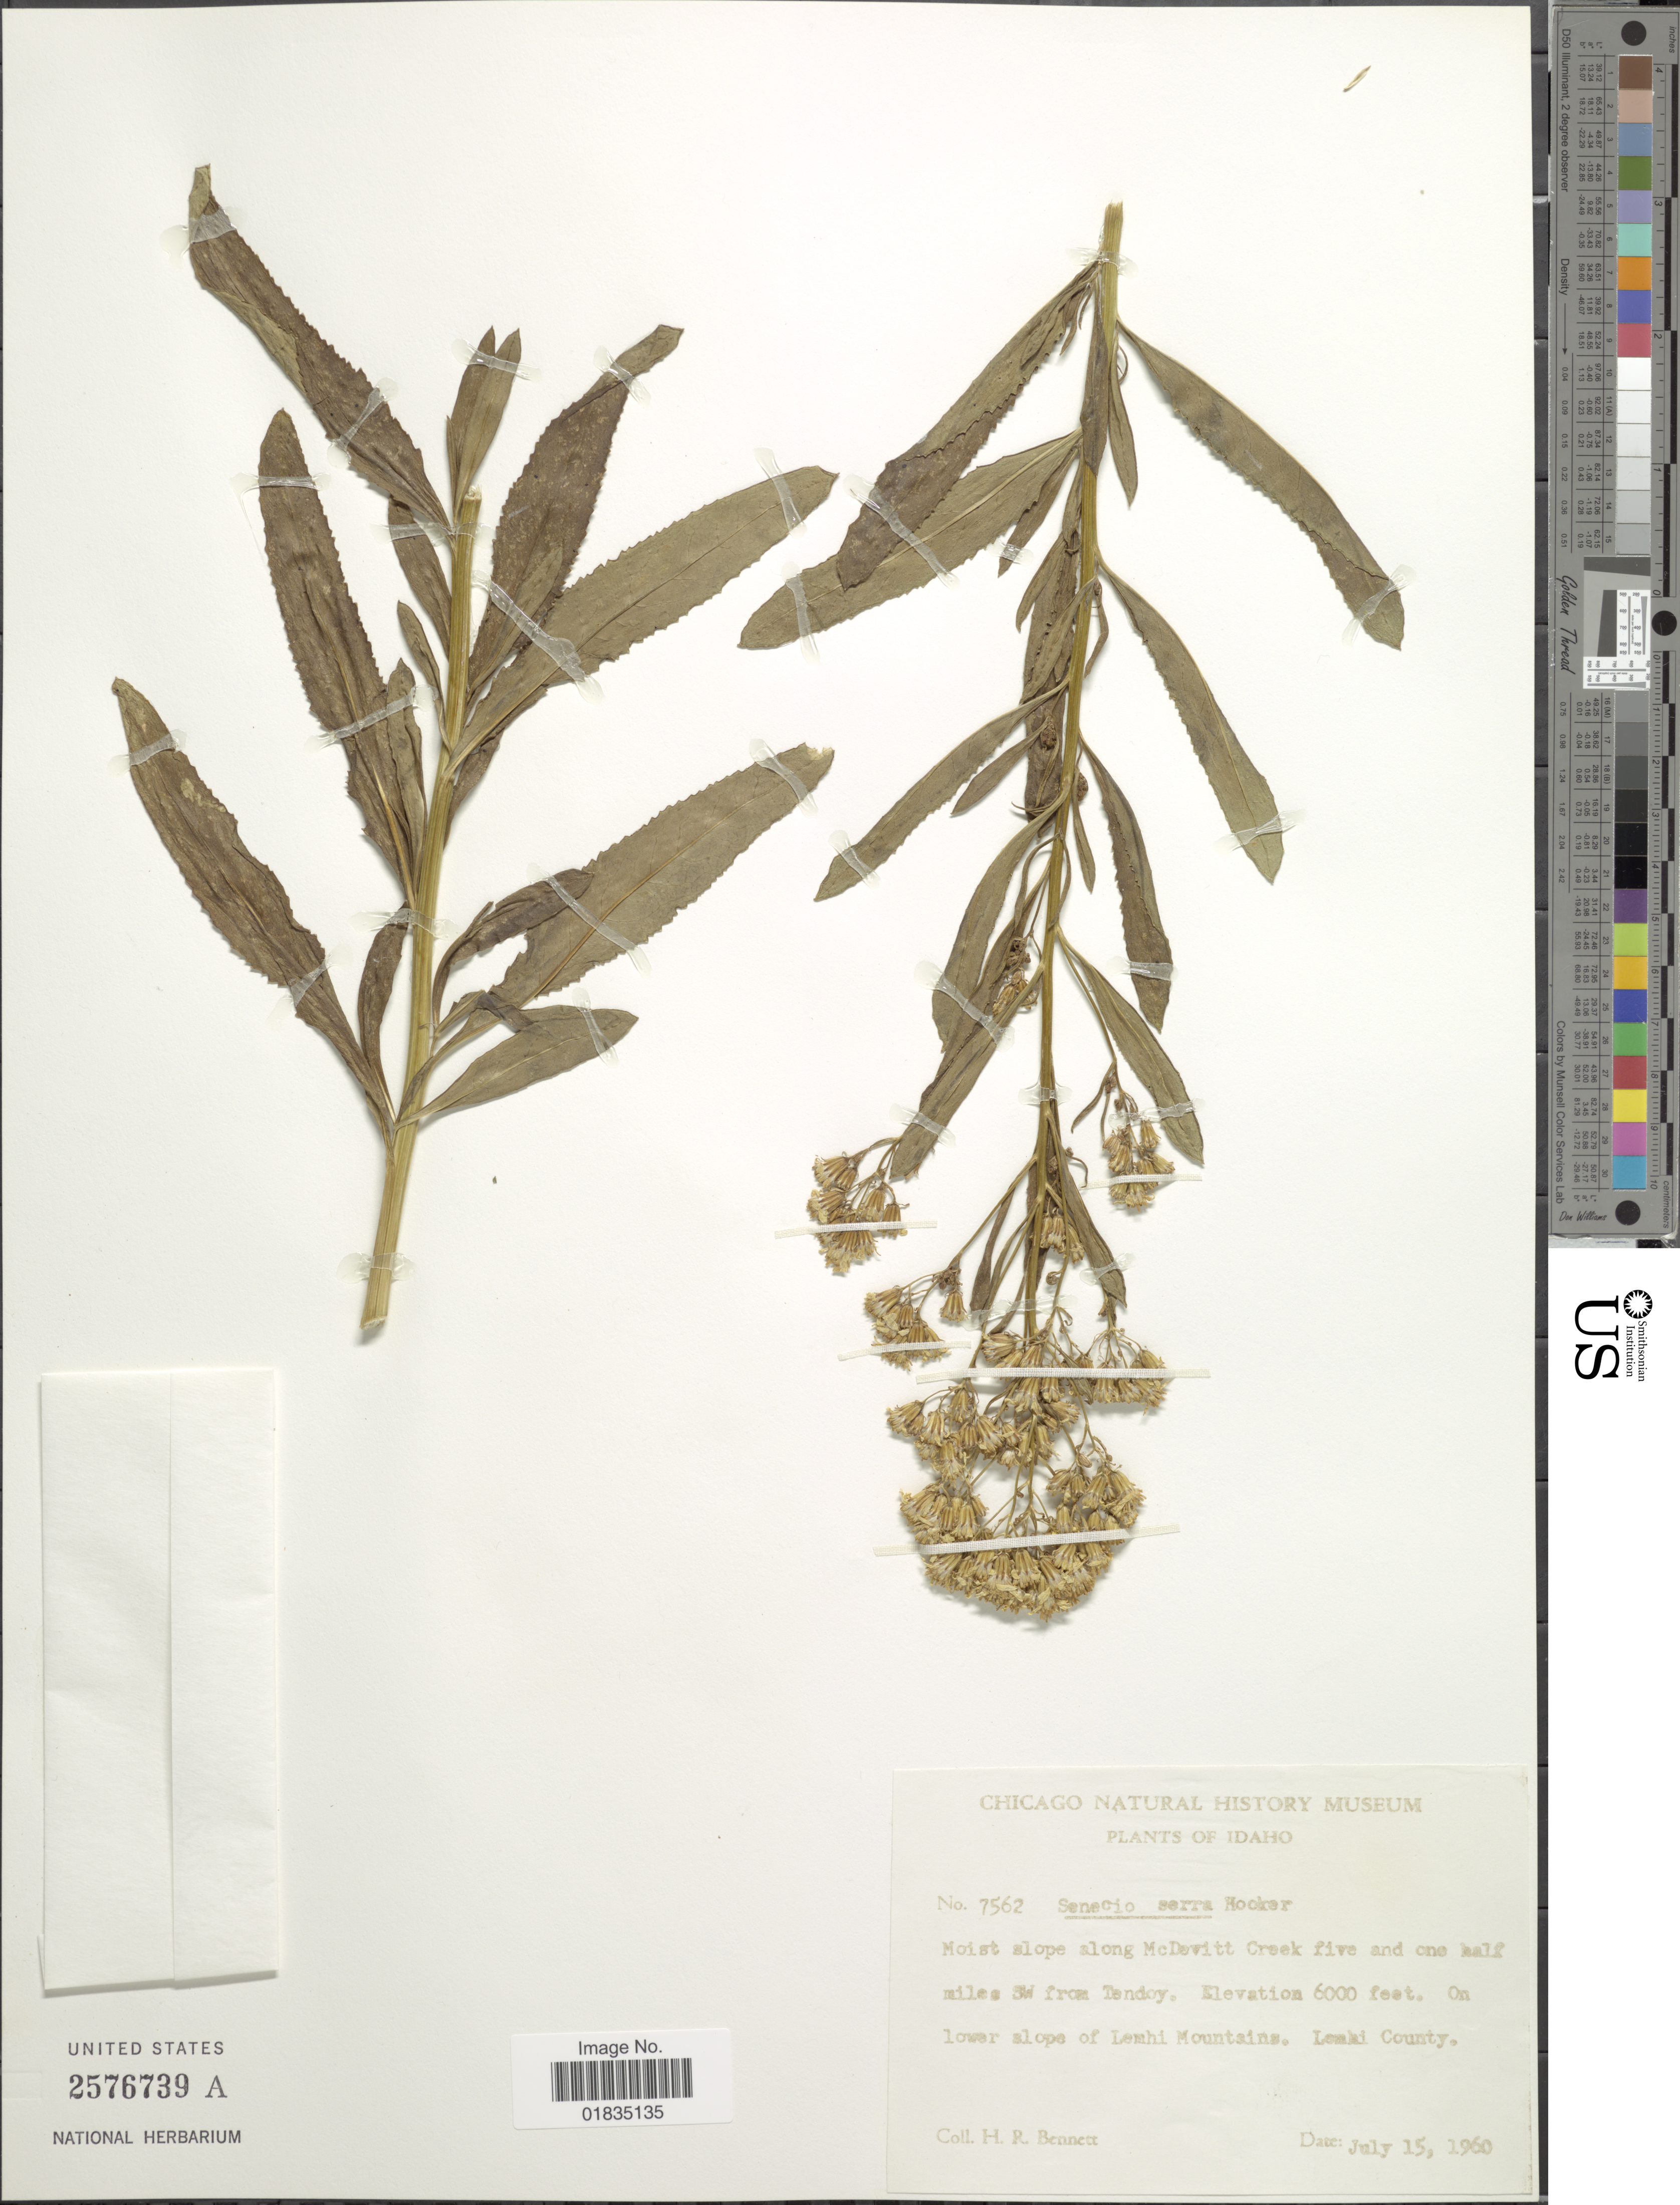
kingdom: Plantae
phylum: Tracheophyta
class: Magnoliopsida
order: Asterales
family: Asteraceae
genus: Senecio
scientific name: Senecio serra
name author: Hook.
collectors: H. R. Bennett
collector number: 7562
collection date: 1960-07-15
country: United States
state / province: Idaho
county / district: Lemhi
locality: Along McDevitt Creek five and one half miles SW from Tandoy. On lower slope of Lehmi Mountains. Lemhi County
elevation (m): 1829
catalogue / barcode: US 2576739A